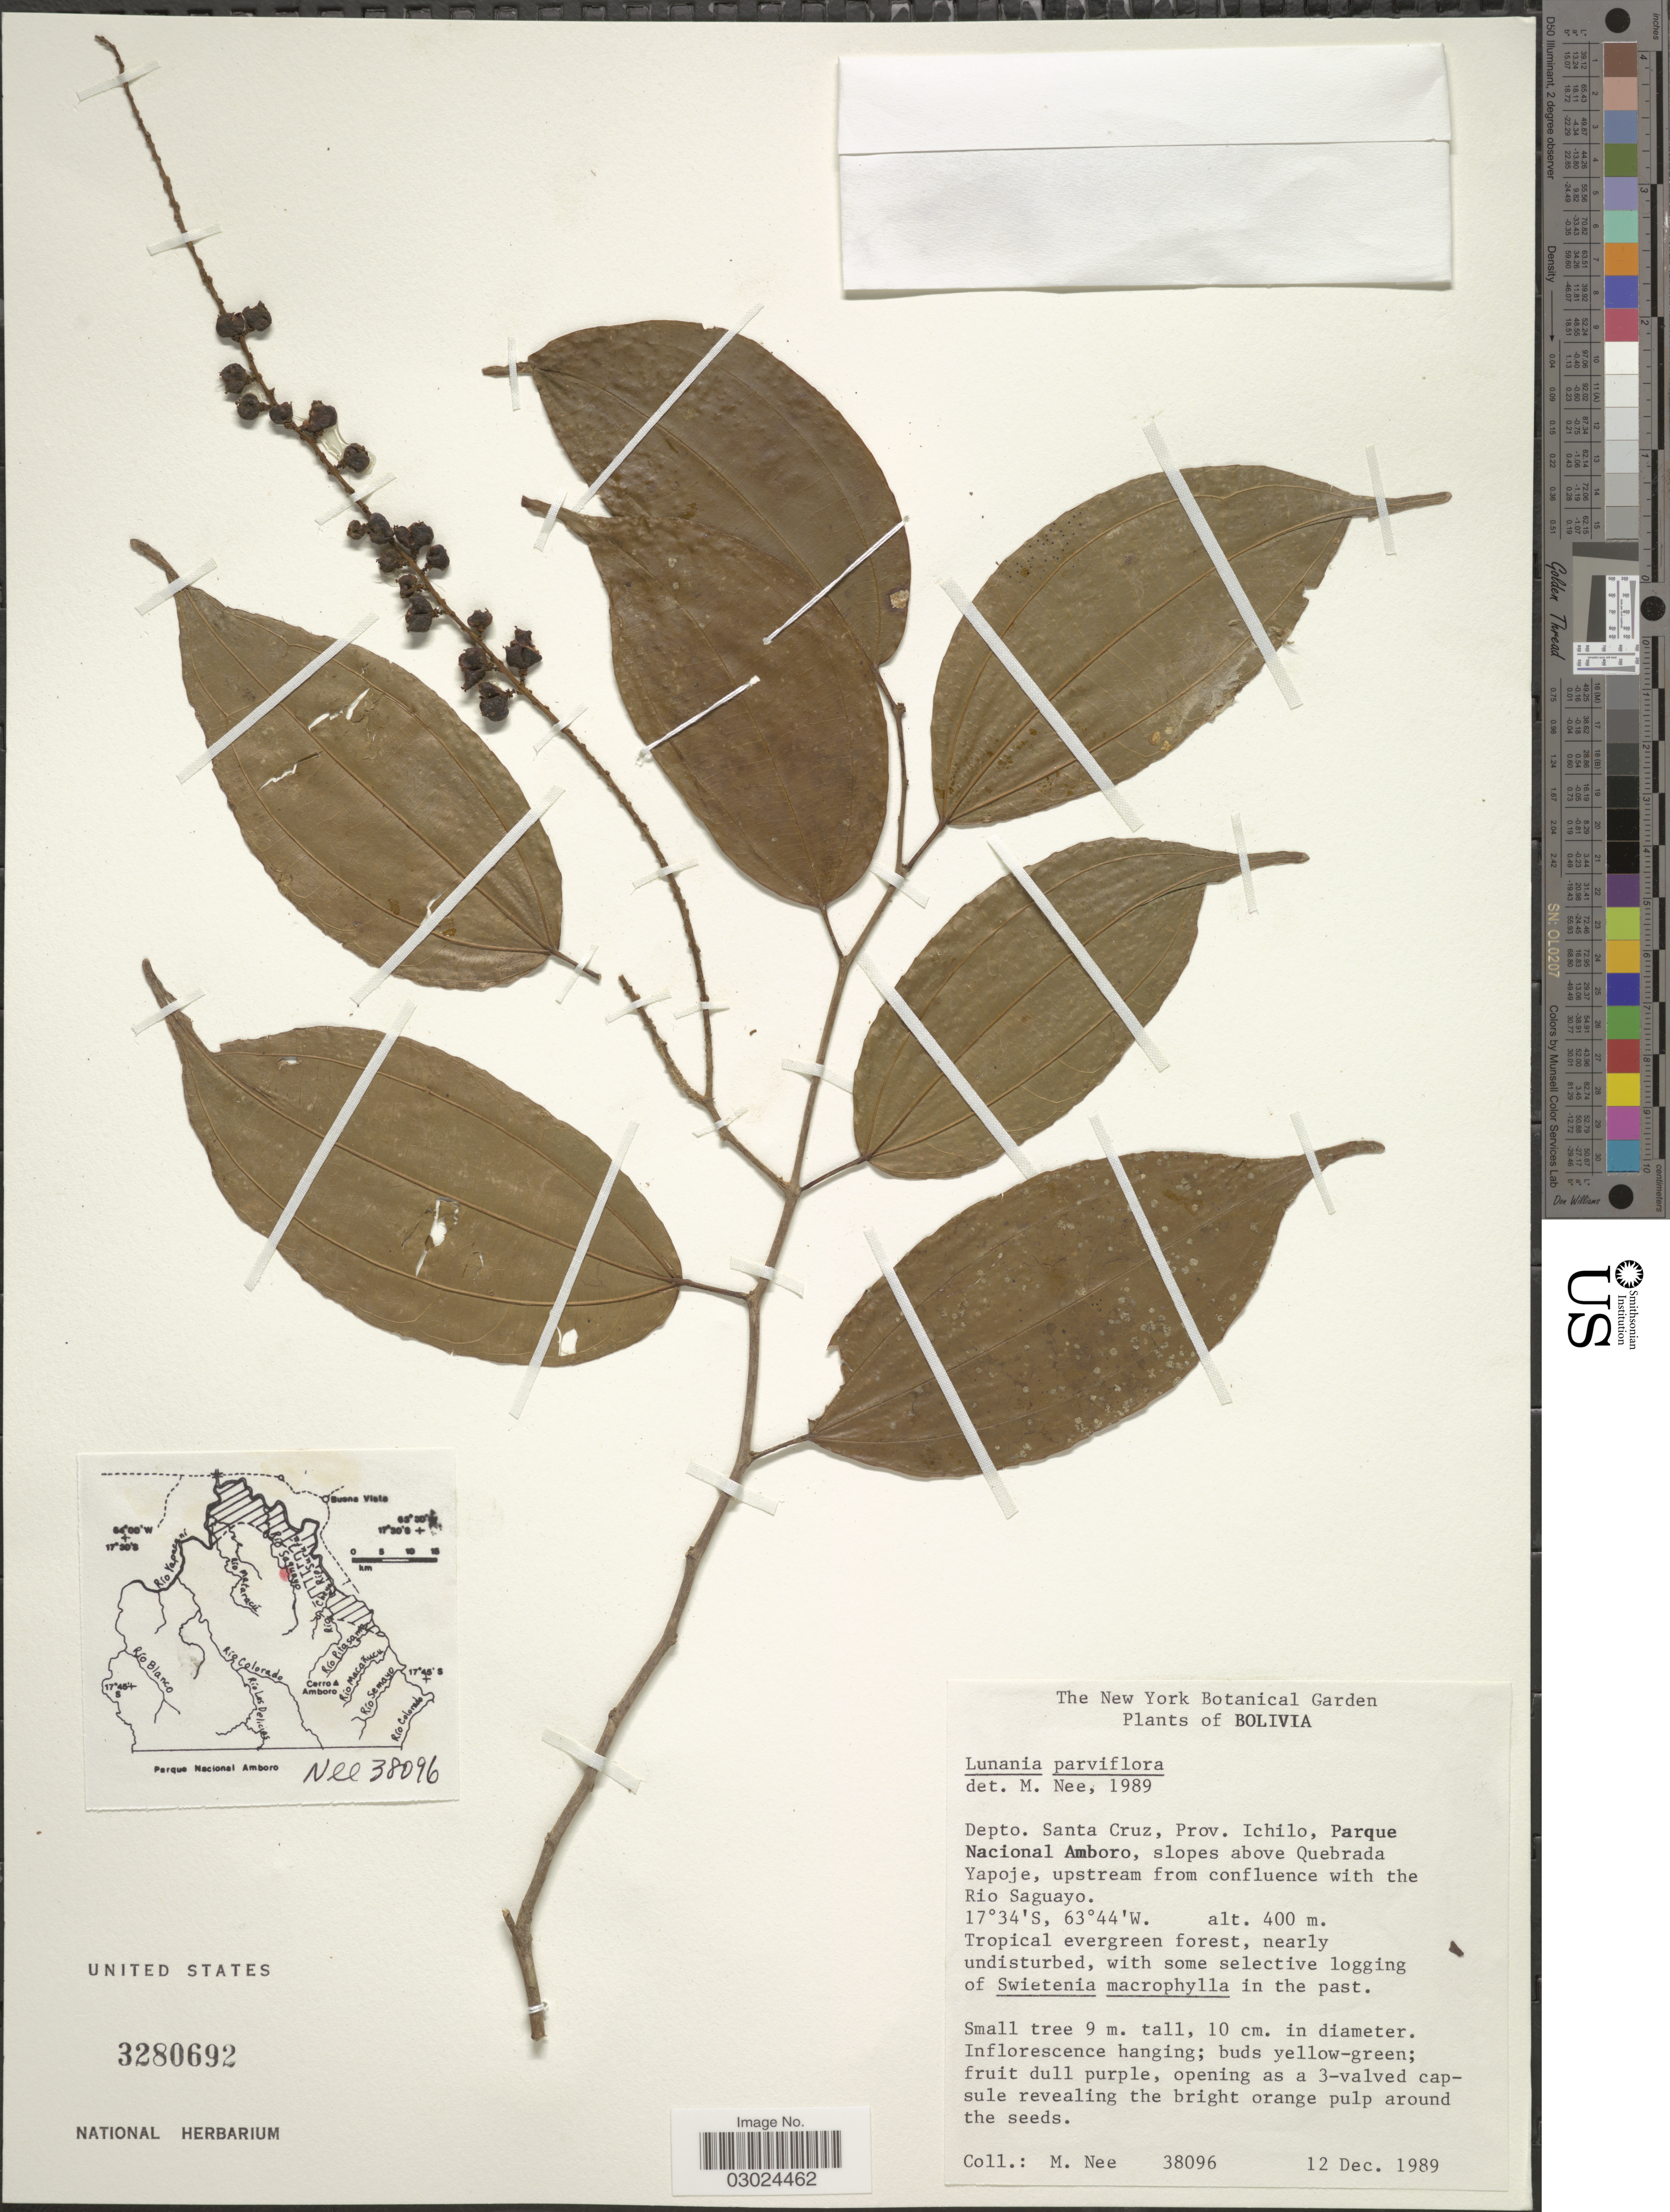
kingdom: Plantae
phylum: Tracheophyta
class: Magnoliopsida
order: Malpighiales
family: Salicaceae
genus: Lunania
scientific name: Lunania parviflora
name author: Spruce ex Benth.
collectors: M. Nee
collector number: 38096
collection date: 1989-12-12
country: Bolivia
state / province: Santa Cruz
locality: Depto. Santa Cruz, Prov. Ichilo, Parque Nacional Amboro, slopes above Quebrada Yapoje, upstream from confluence with the Rio Saguayo.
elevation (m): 400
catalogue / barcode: US 3280692